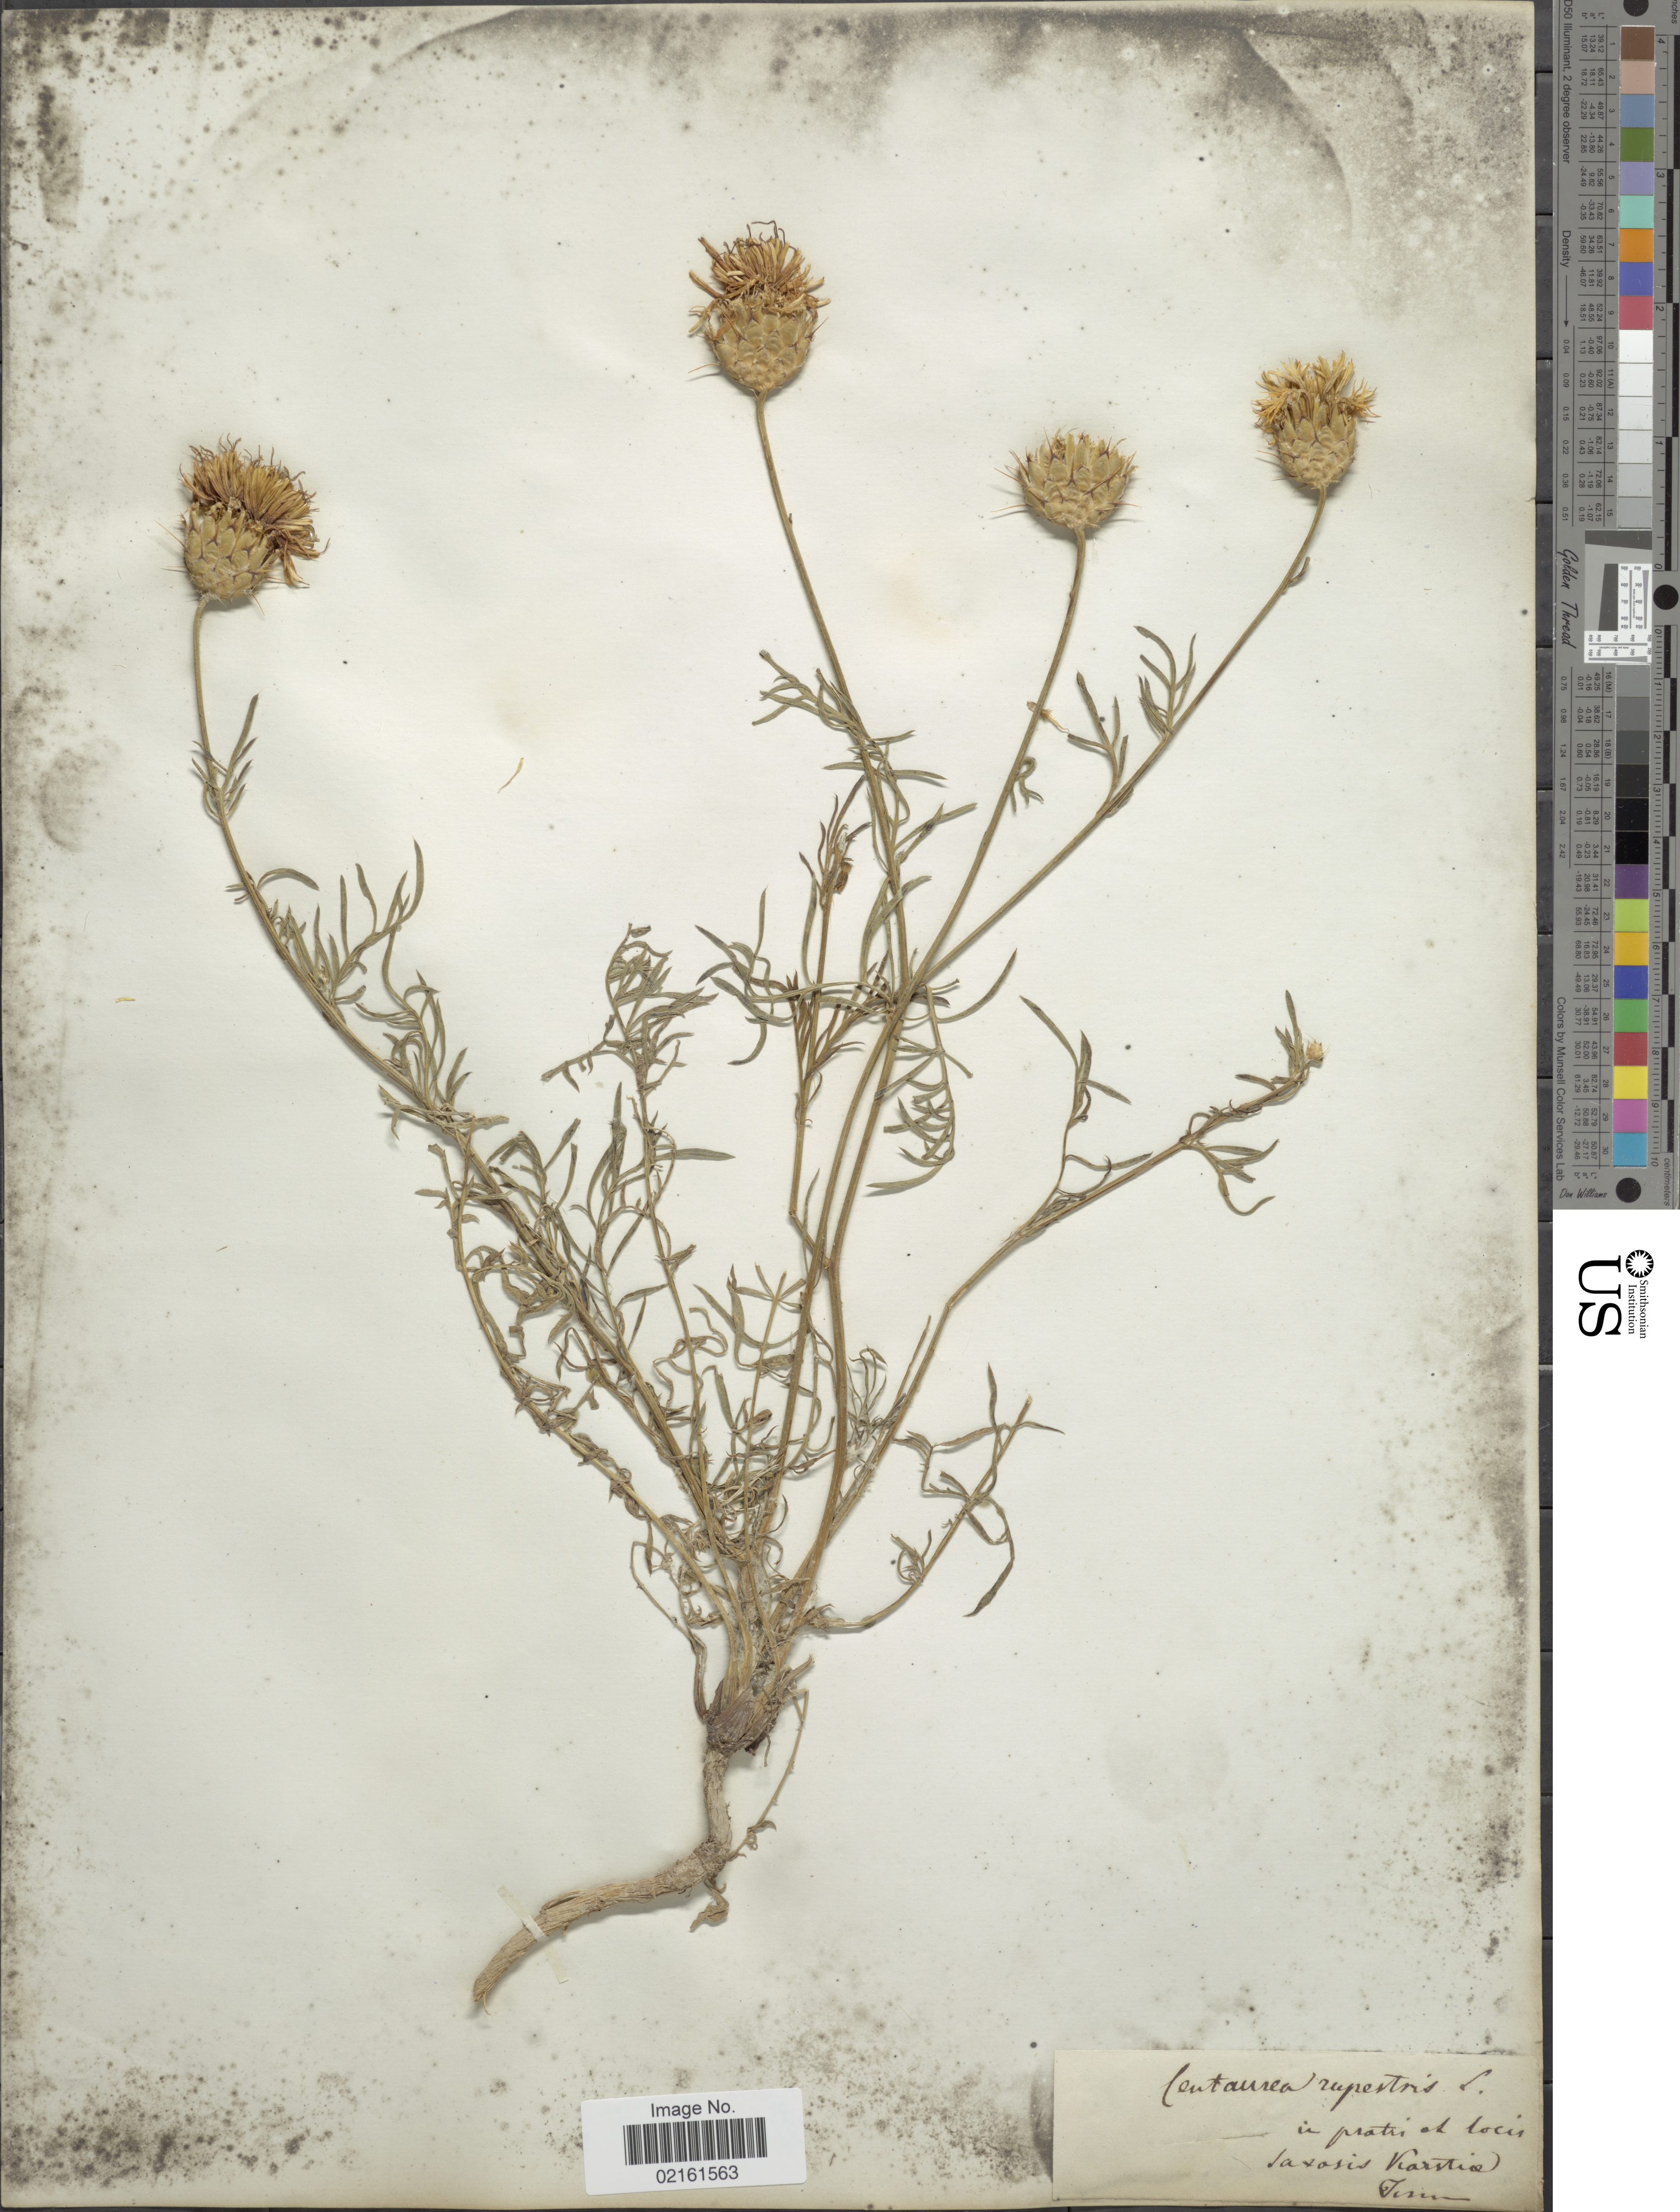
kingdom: Plantae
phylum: Tracheophyta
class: Magnoliopsida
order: Asterales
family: Asteraceae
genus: Centaurea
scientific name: Centaurea rupestris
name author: L.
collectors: Firmin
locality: In pratis et locis saxosis Karstia